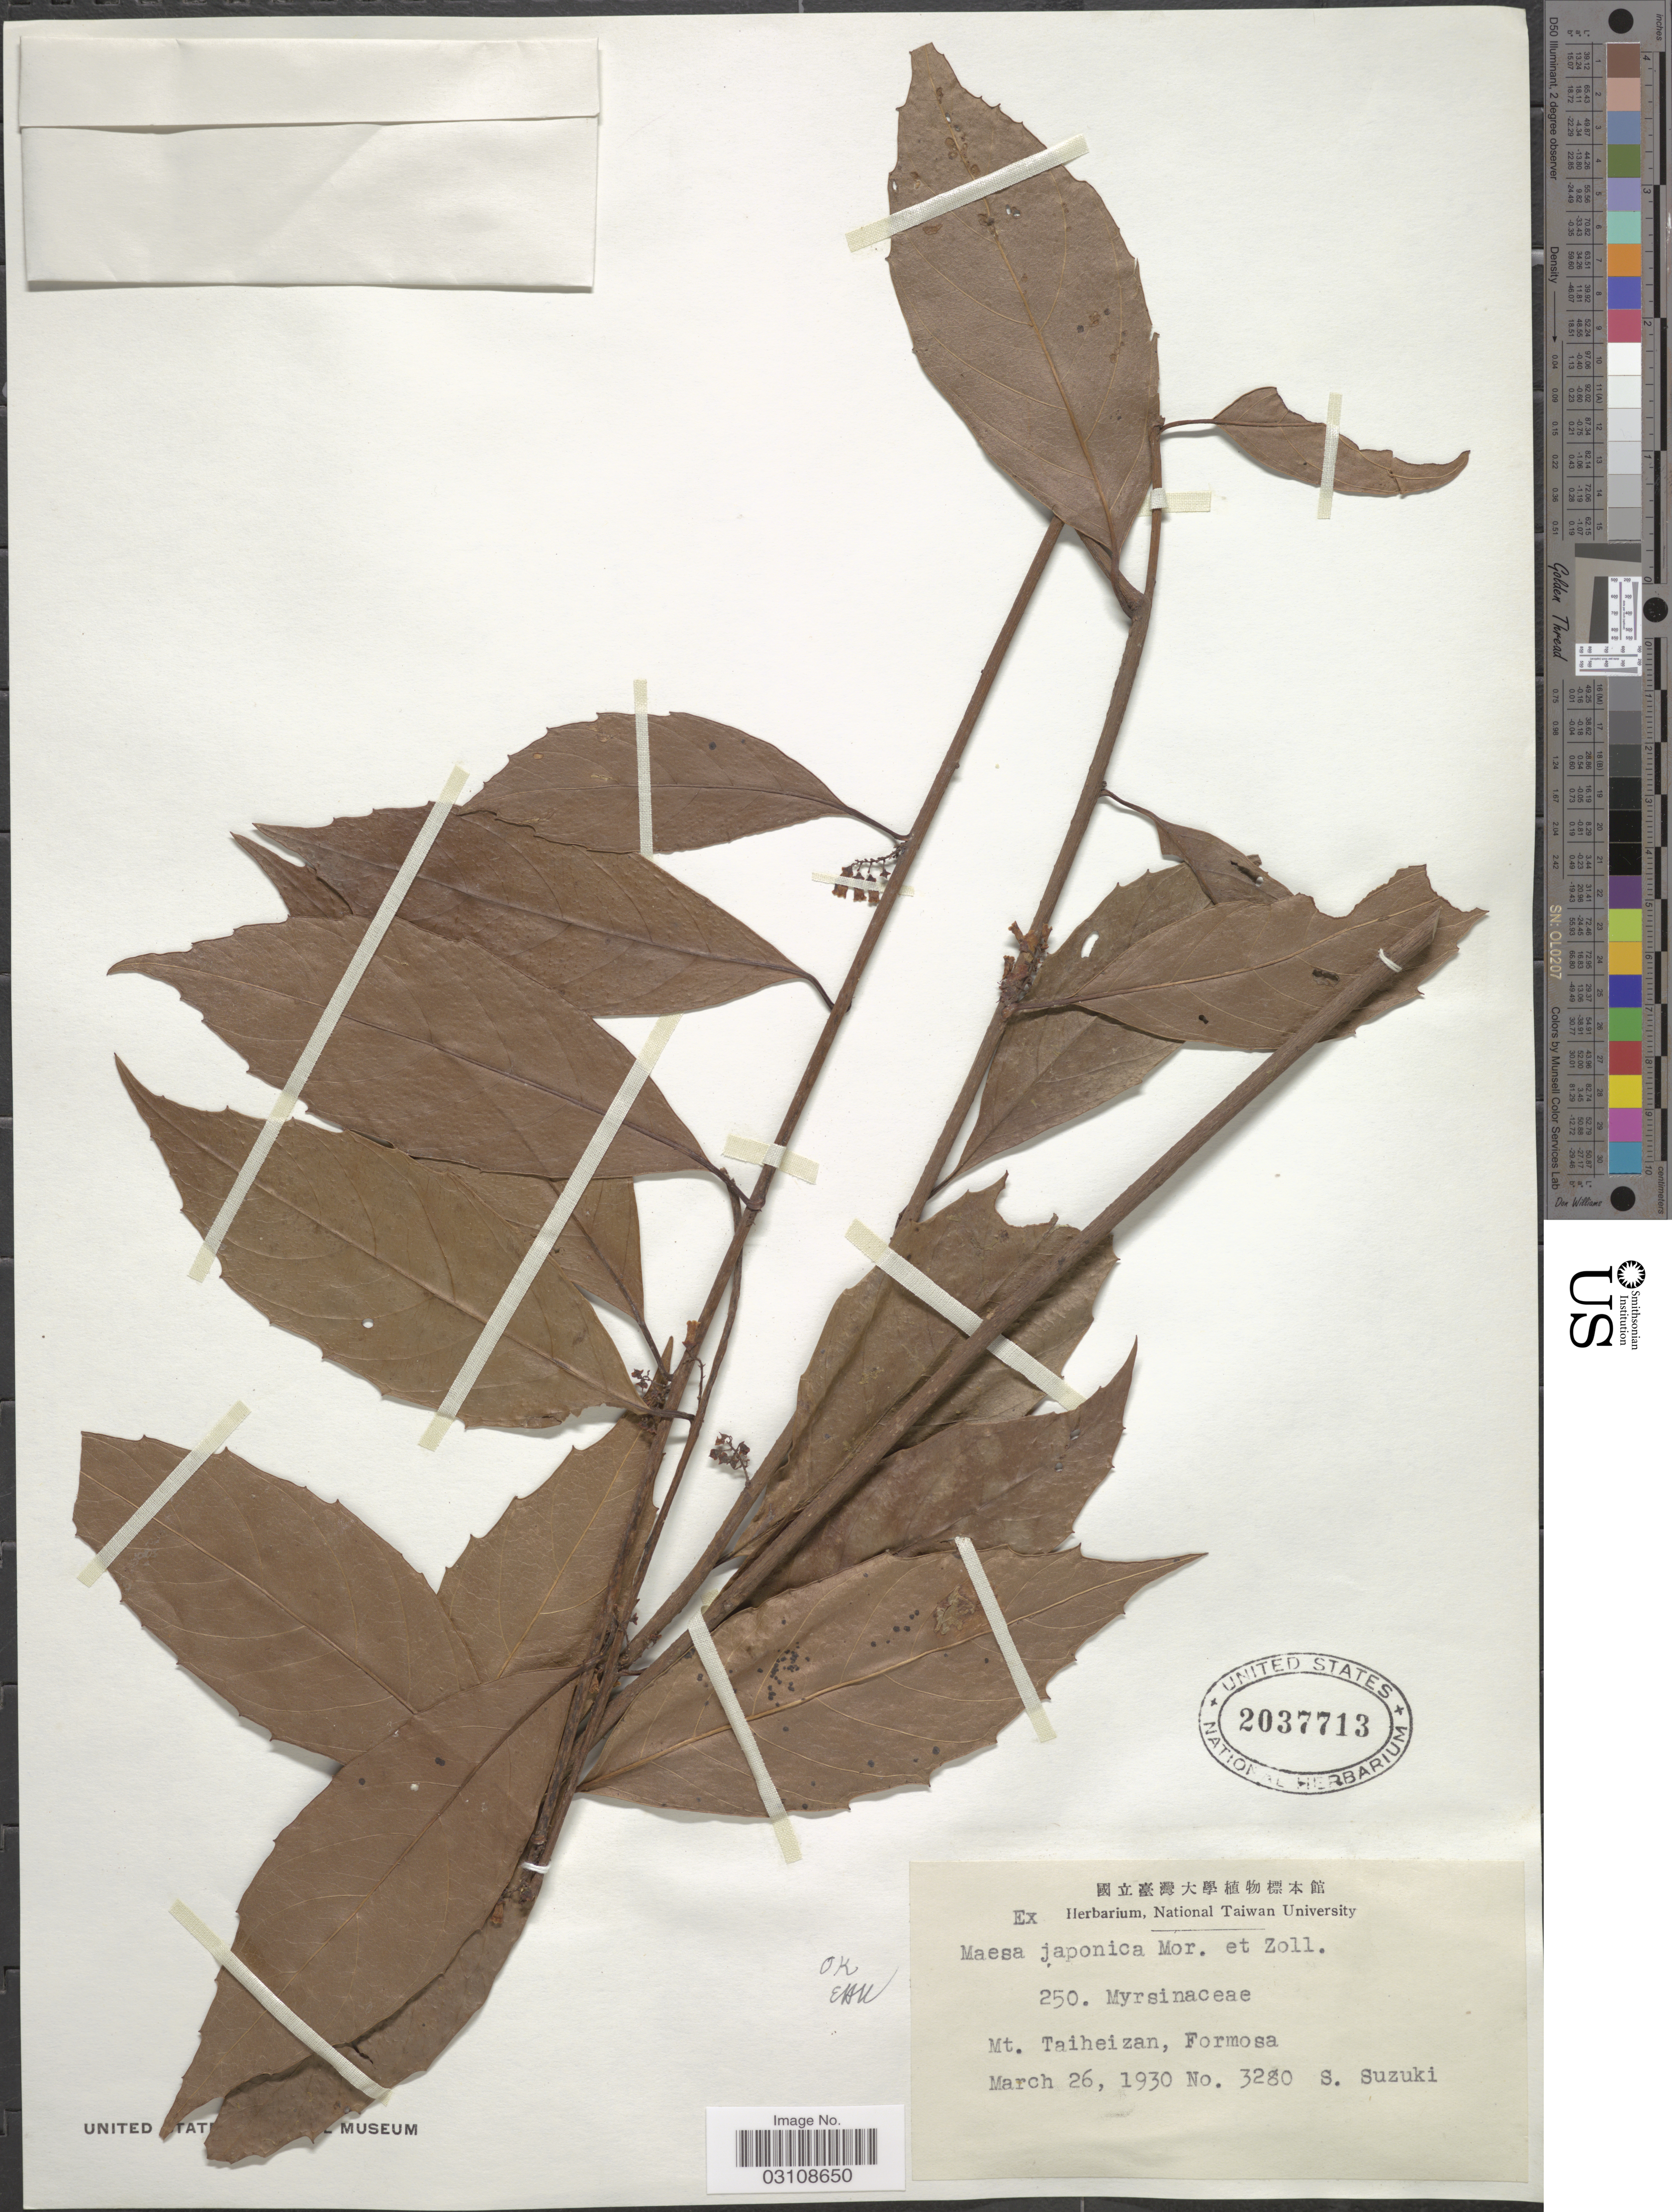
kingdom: Plantae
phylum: Tracheophyta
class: Magnoliopsida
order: Ericales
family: Primulaceae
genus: Maesa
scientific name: Maesa japonica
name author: Merr.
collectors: S. Suzuki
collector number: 250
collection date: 1930-03-26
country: Taiwan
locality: Mt. Taiheizan, Formosa.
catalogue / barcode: US 2037713